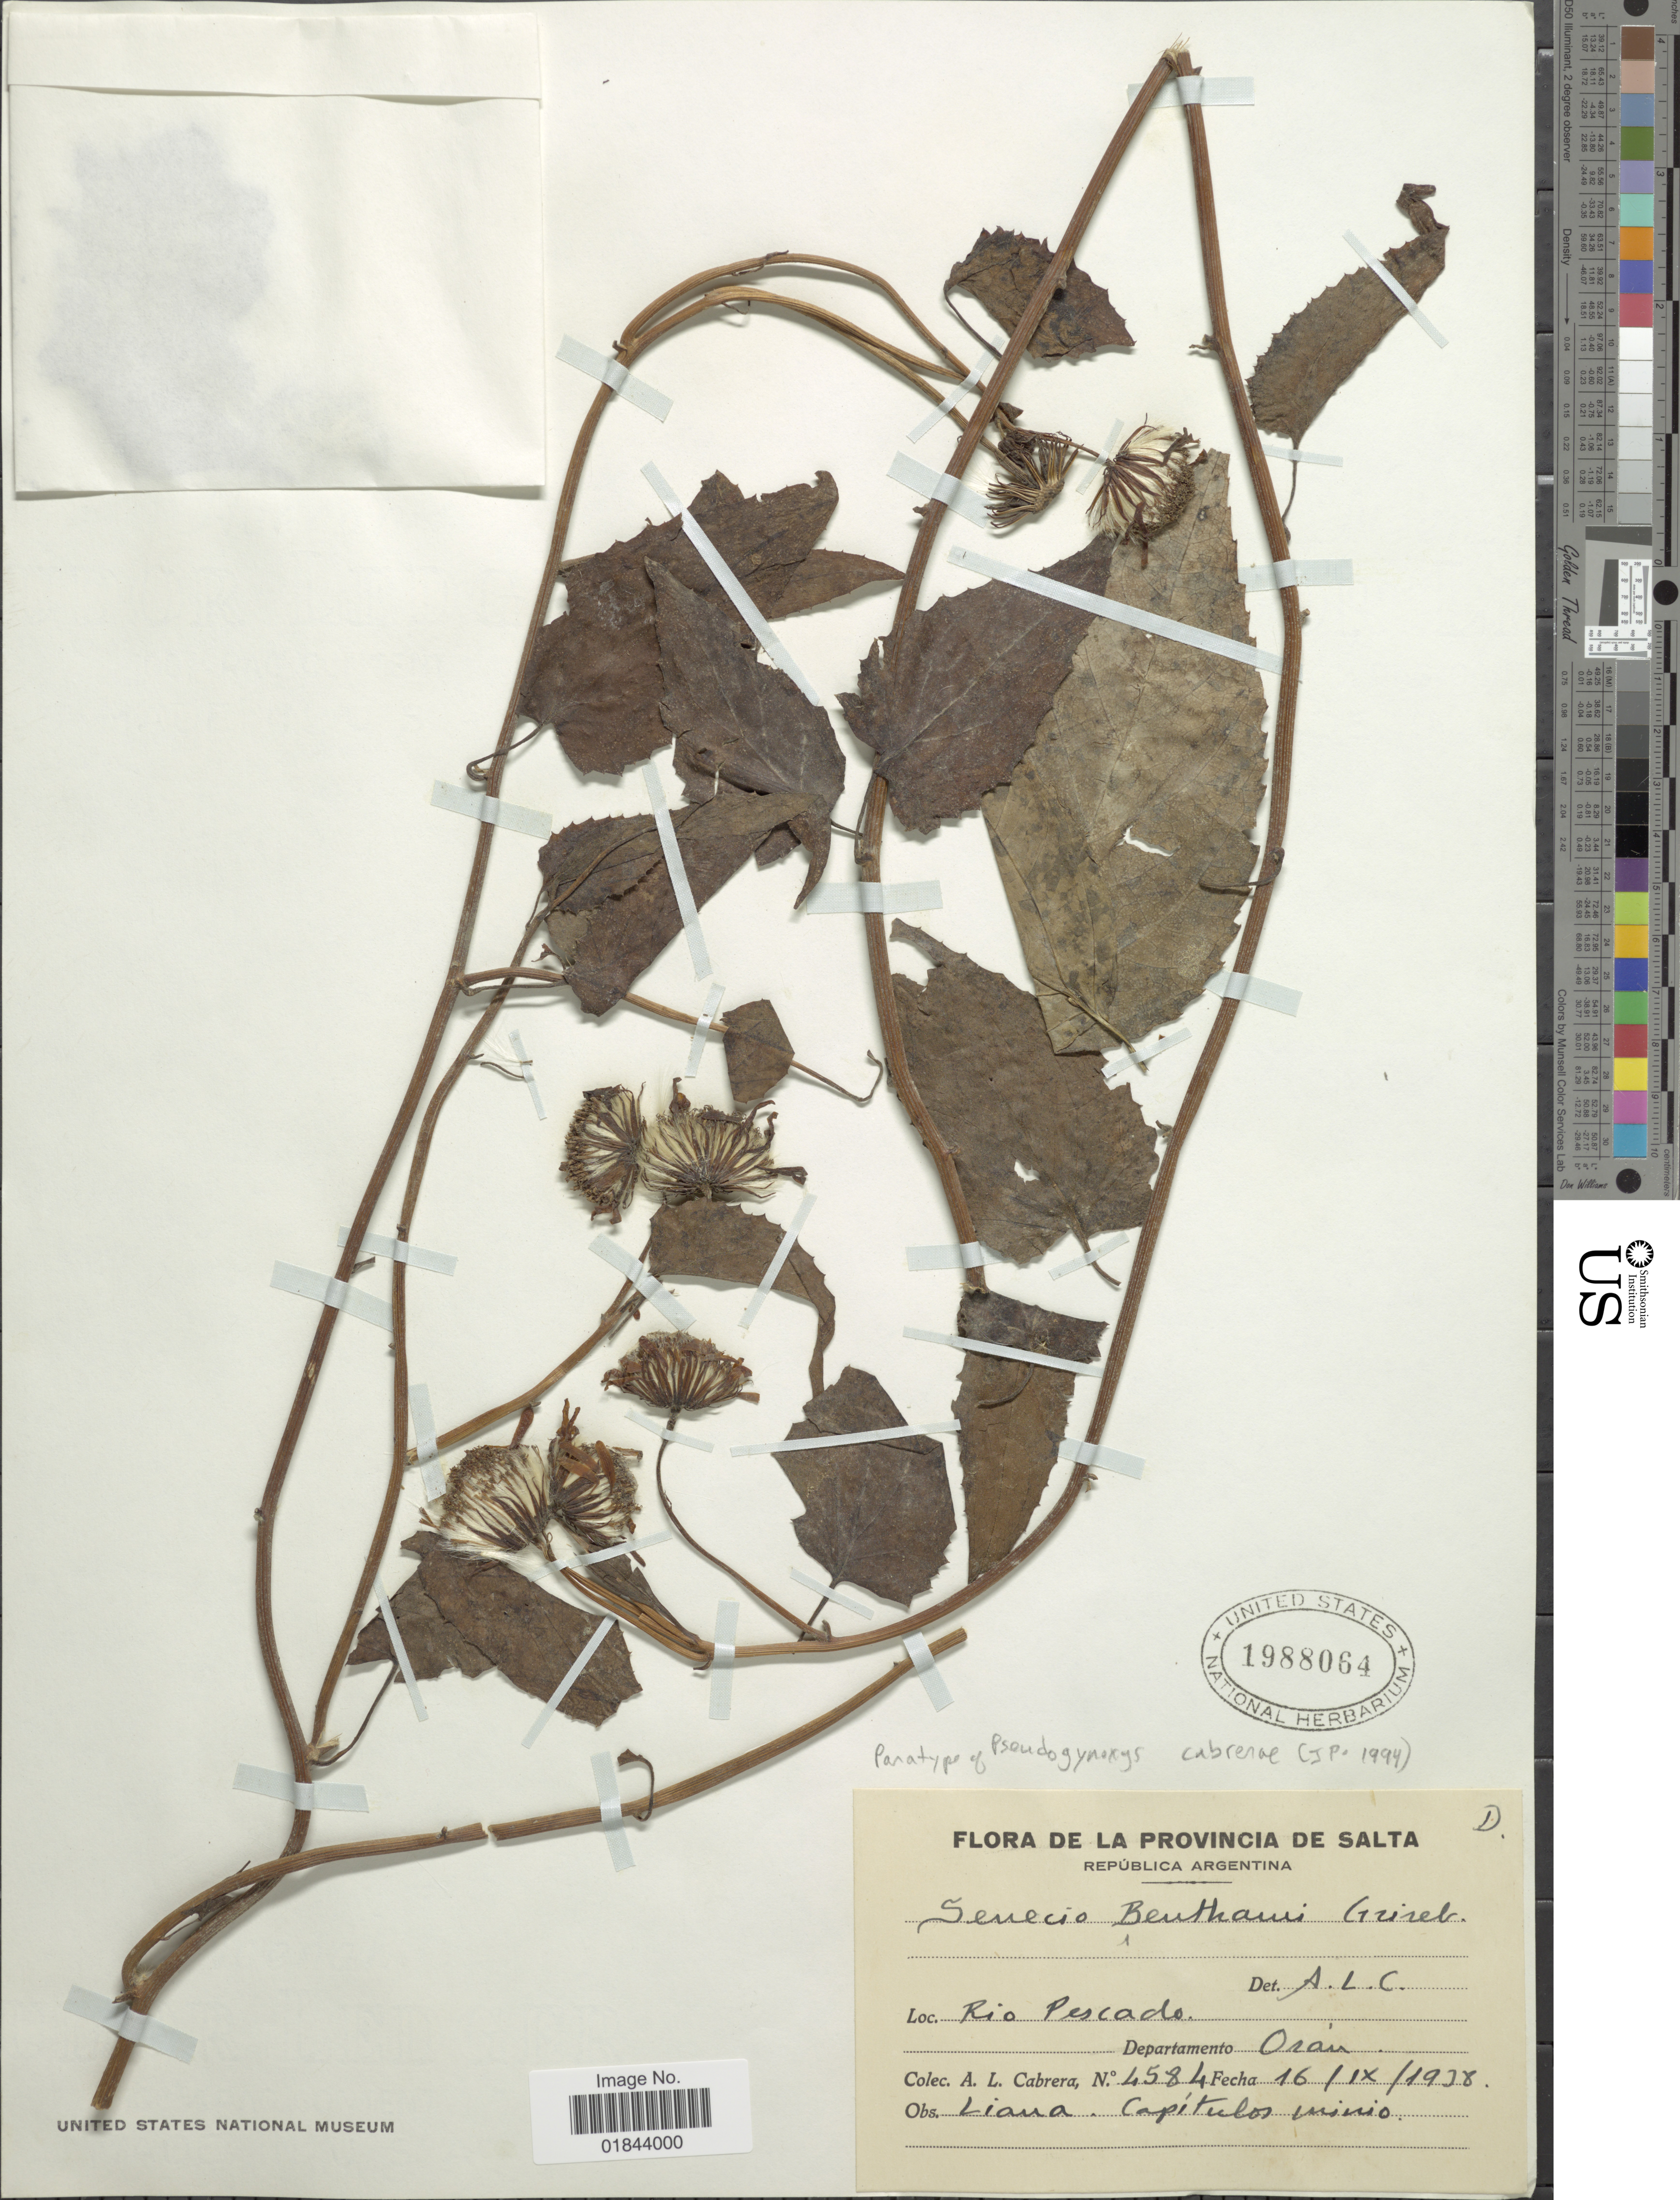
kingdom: Plantae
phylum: Tracheophyta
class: Magnoliopsida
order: Asterales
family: Asteraceae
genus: Pseudogynoxys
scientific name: Pseudogynoxys cabrerae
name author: H. Rob. & Cuatrec.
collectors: A. L. Cabrera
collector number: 4584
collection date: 1938-09-16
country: Argentina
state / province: Salta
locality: Republica Argentina, Rio Pescado, Departamento Oran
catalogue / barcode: US 1988064